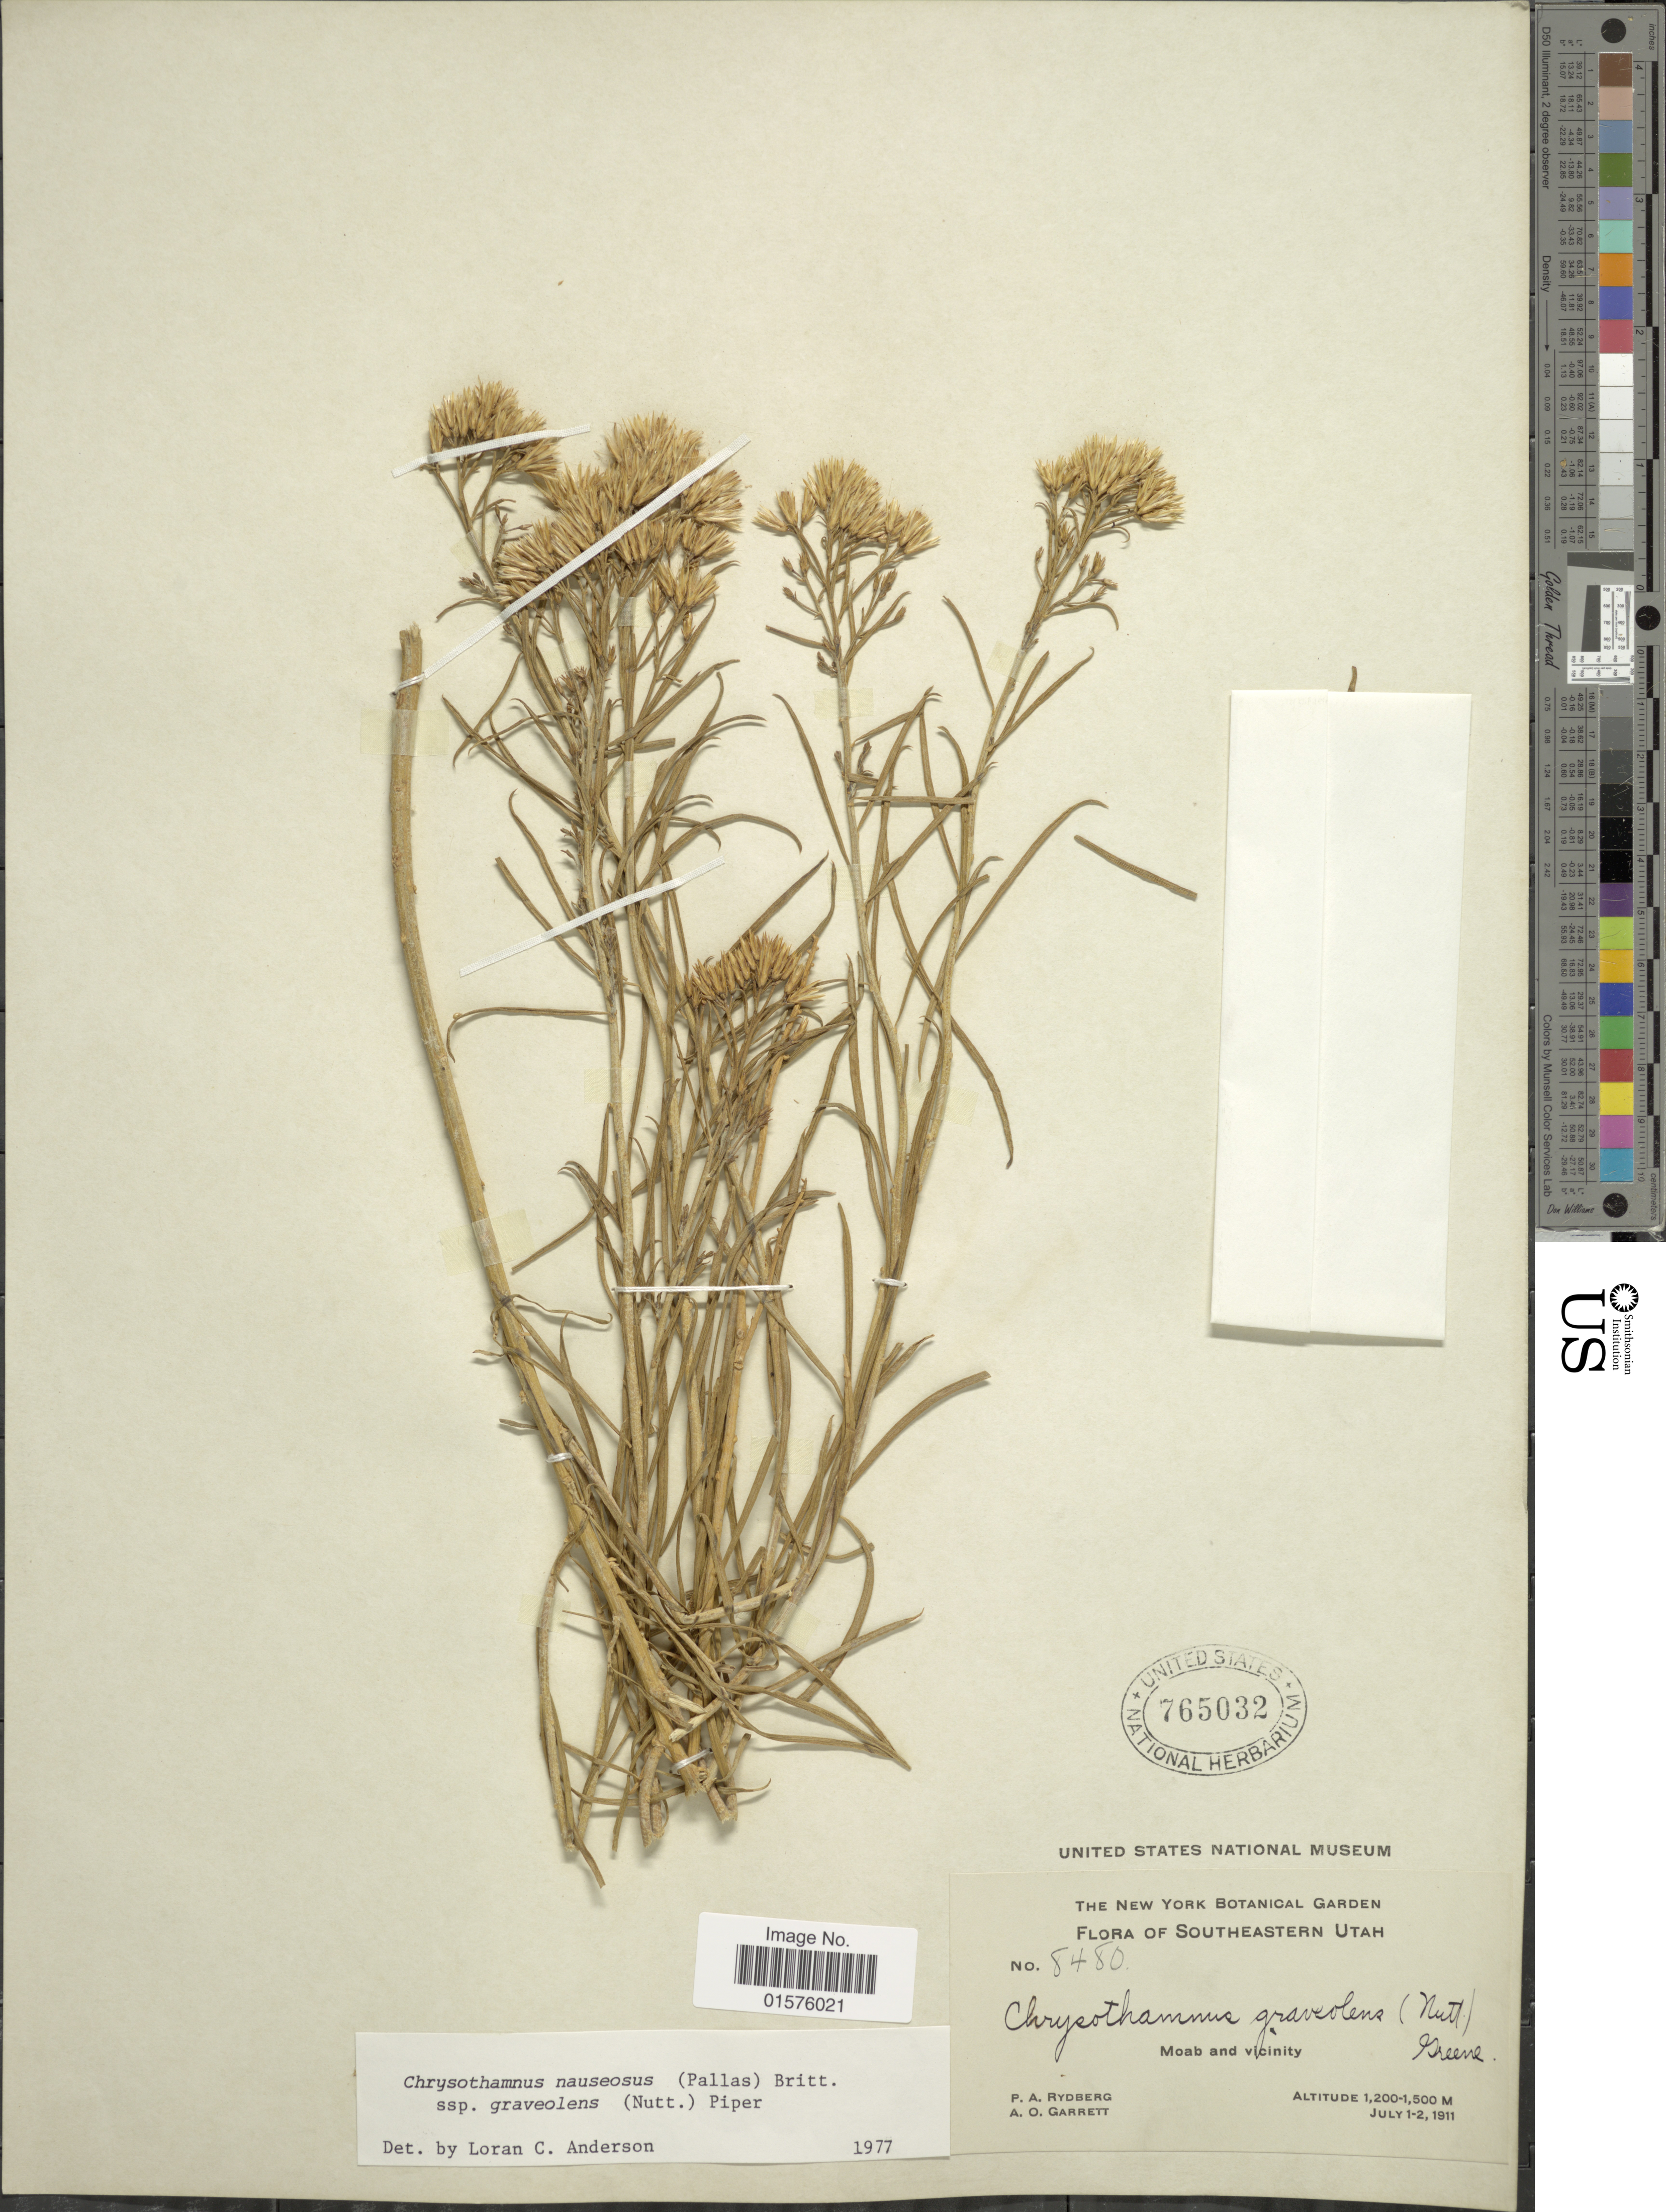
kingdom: Plantae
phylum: Tracheophyta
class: Magnoliopsida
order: Asterales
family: Asteraceae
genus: Ericameria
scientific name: Ericameria nauseosa var. graveolens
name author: (Nutt.) Reveal & Schuyler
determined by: Urbatsch, Lowell E., Curator (LSU), Louisiana State University (UNITED STATES)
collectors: P. A. Rydberg & A. O. Garrett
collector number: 8480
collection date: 1911-07-01/1911-07-02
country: United States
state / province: Utah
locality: Southeastern Utah, Moab and Vicinity.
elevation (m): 1200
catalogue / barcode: US 765032